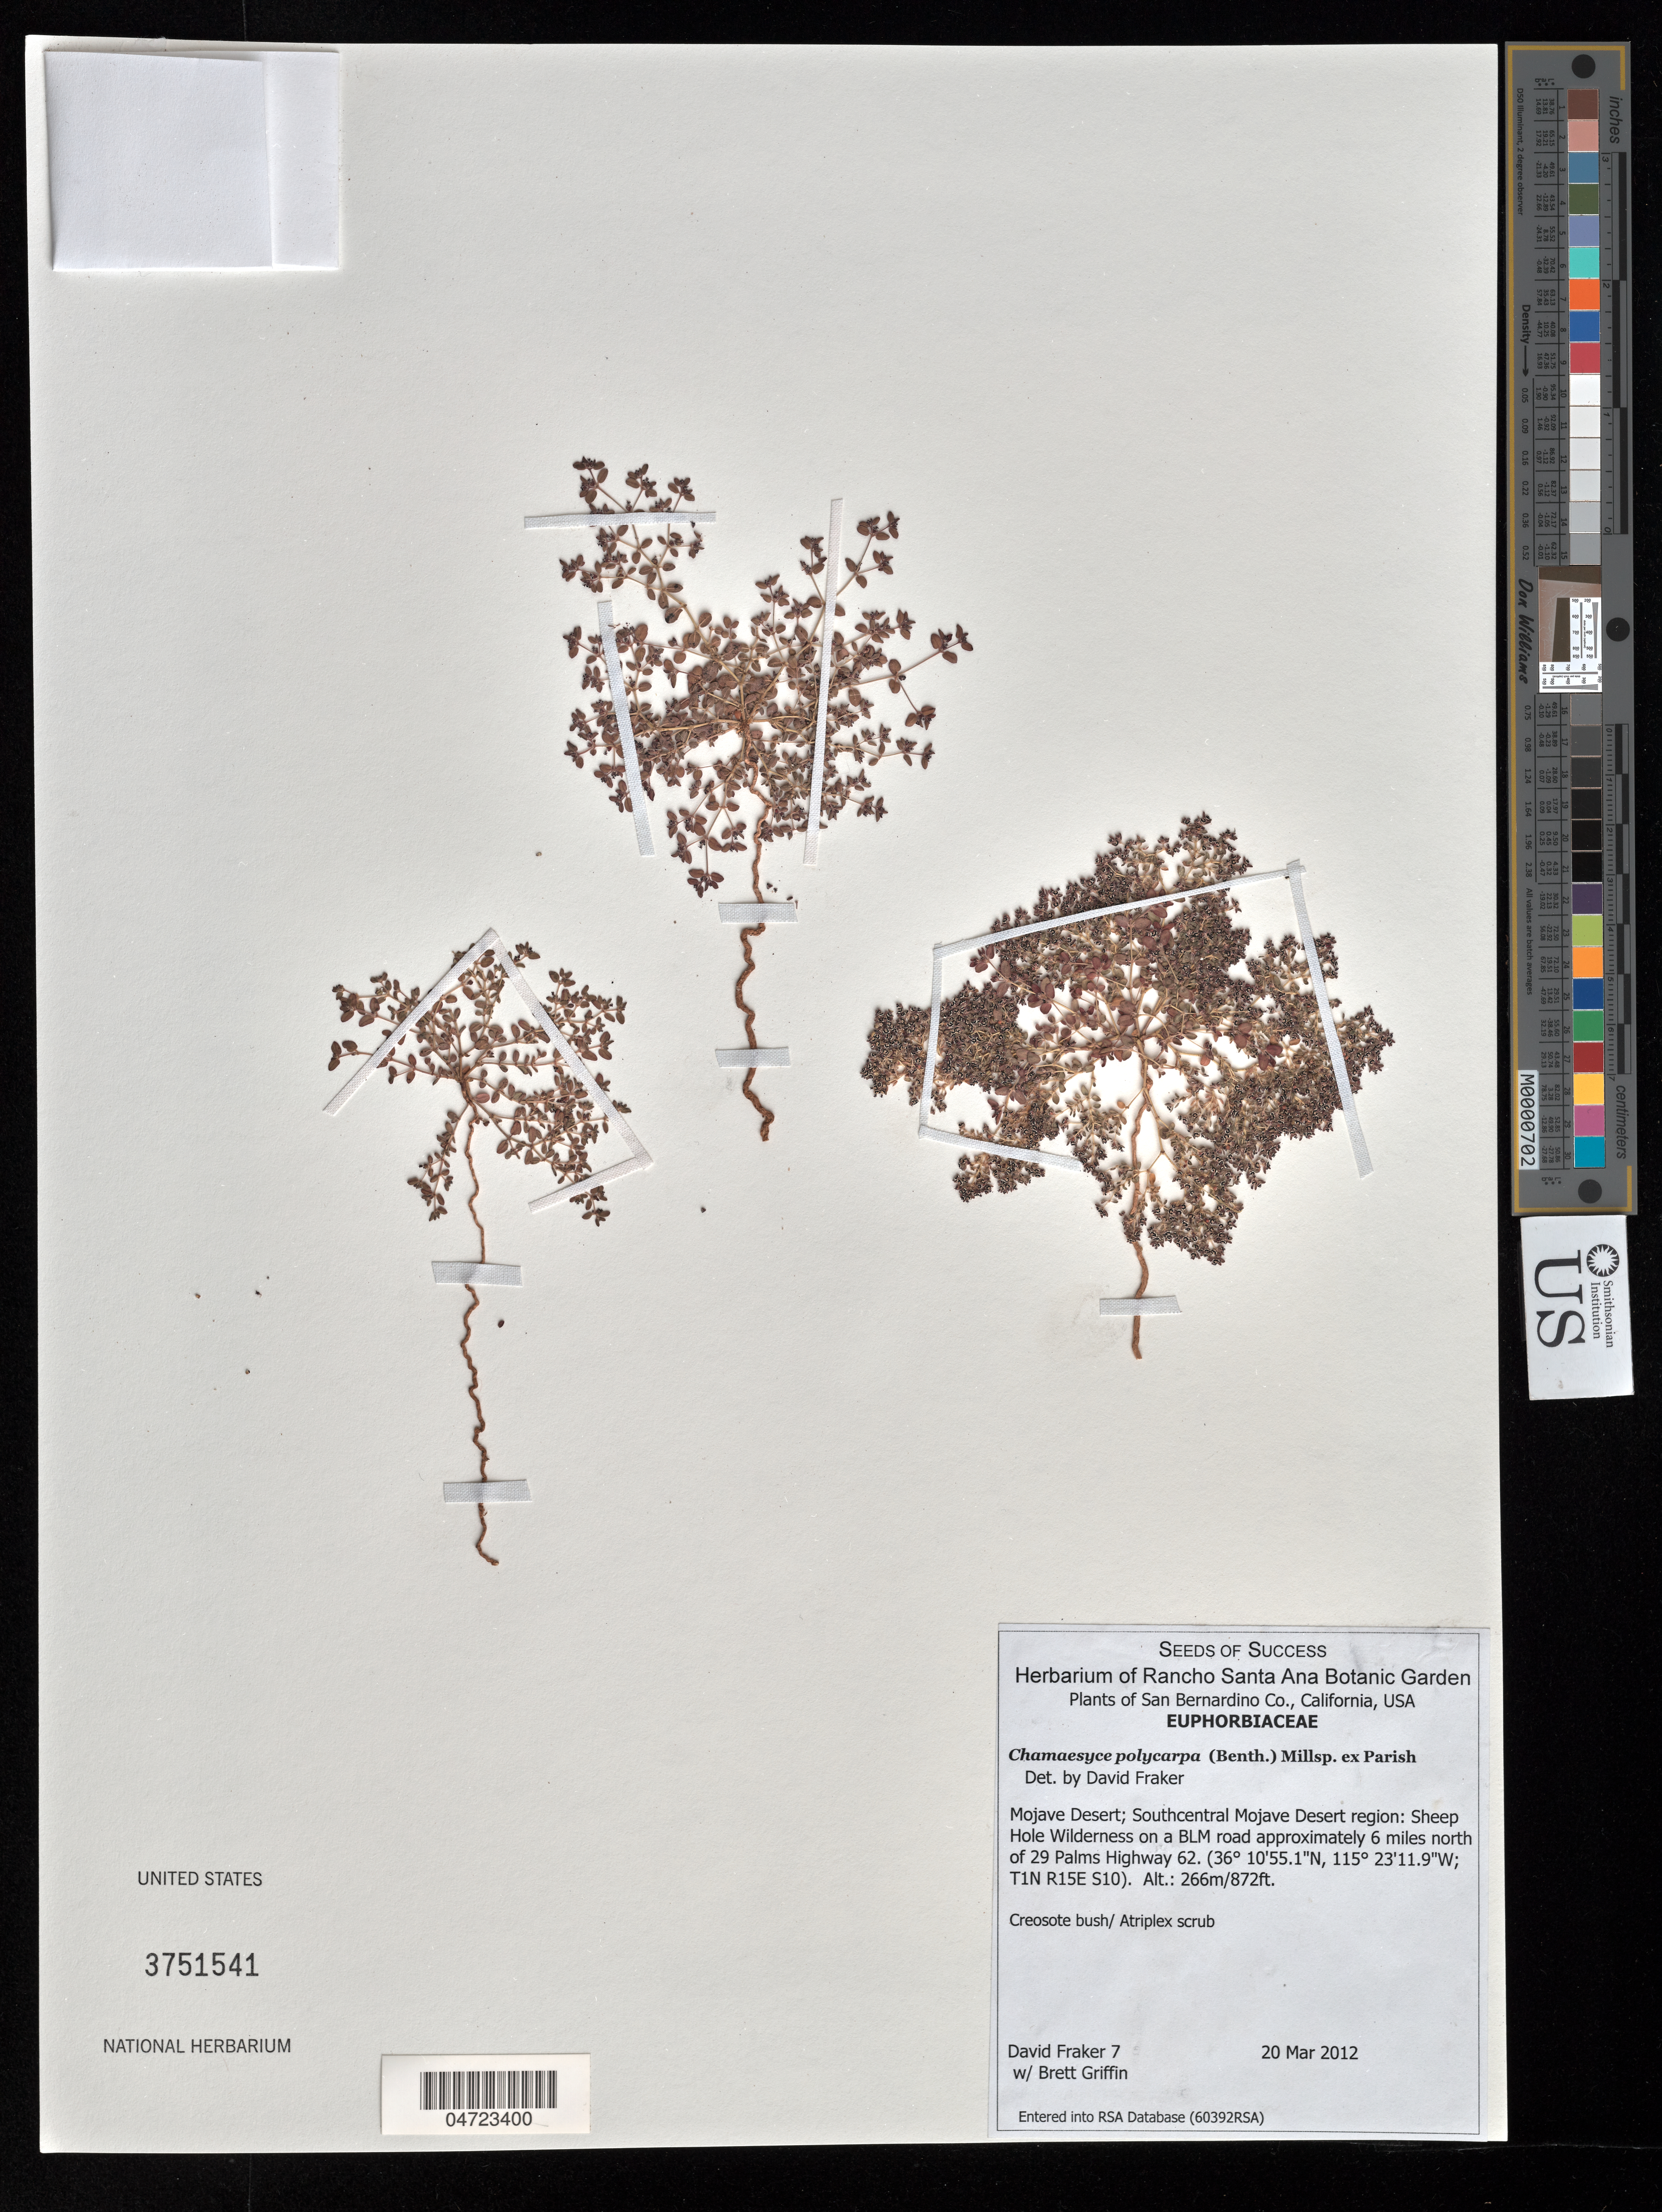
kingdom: Plantae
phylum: Tracheophyta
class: Magnoliopsida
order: Malpighiales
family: Euphorbiaceae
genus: Chamaesyce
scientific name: Chamaesyce polycarpa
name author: (Benth.) Millsp.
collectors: D. Fraker & B. Griffin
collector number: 7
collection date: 2012-03-20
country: United States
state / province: California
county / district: San Bernardino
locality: San Bernardino Co. Mojave Desert; Southcentral Mojave Desert region: Sheep Hole Wilderness on a BLM road approximately 6 miles north of 29 Palms Highway 62. (T1N R15E S10).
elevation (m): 266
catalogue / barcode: US 3751541